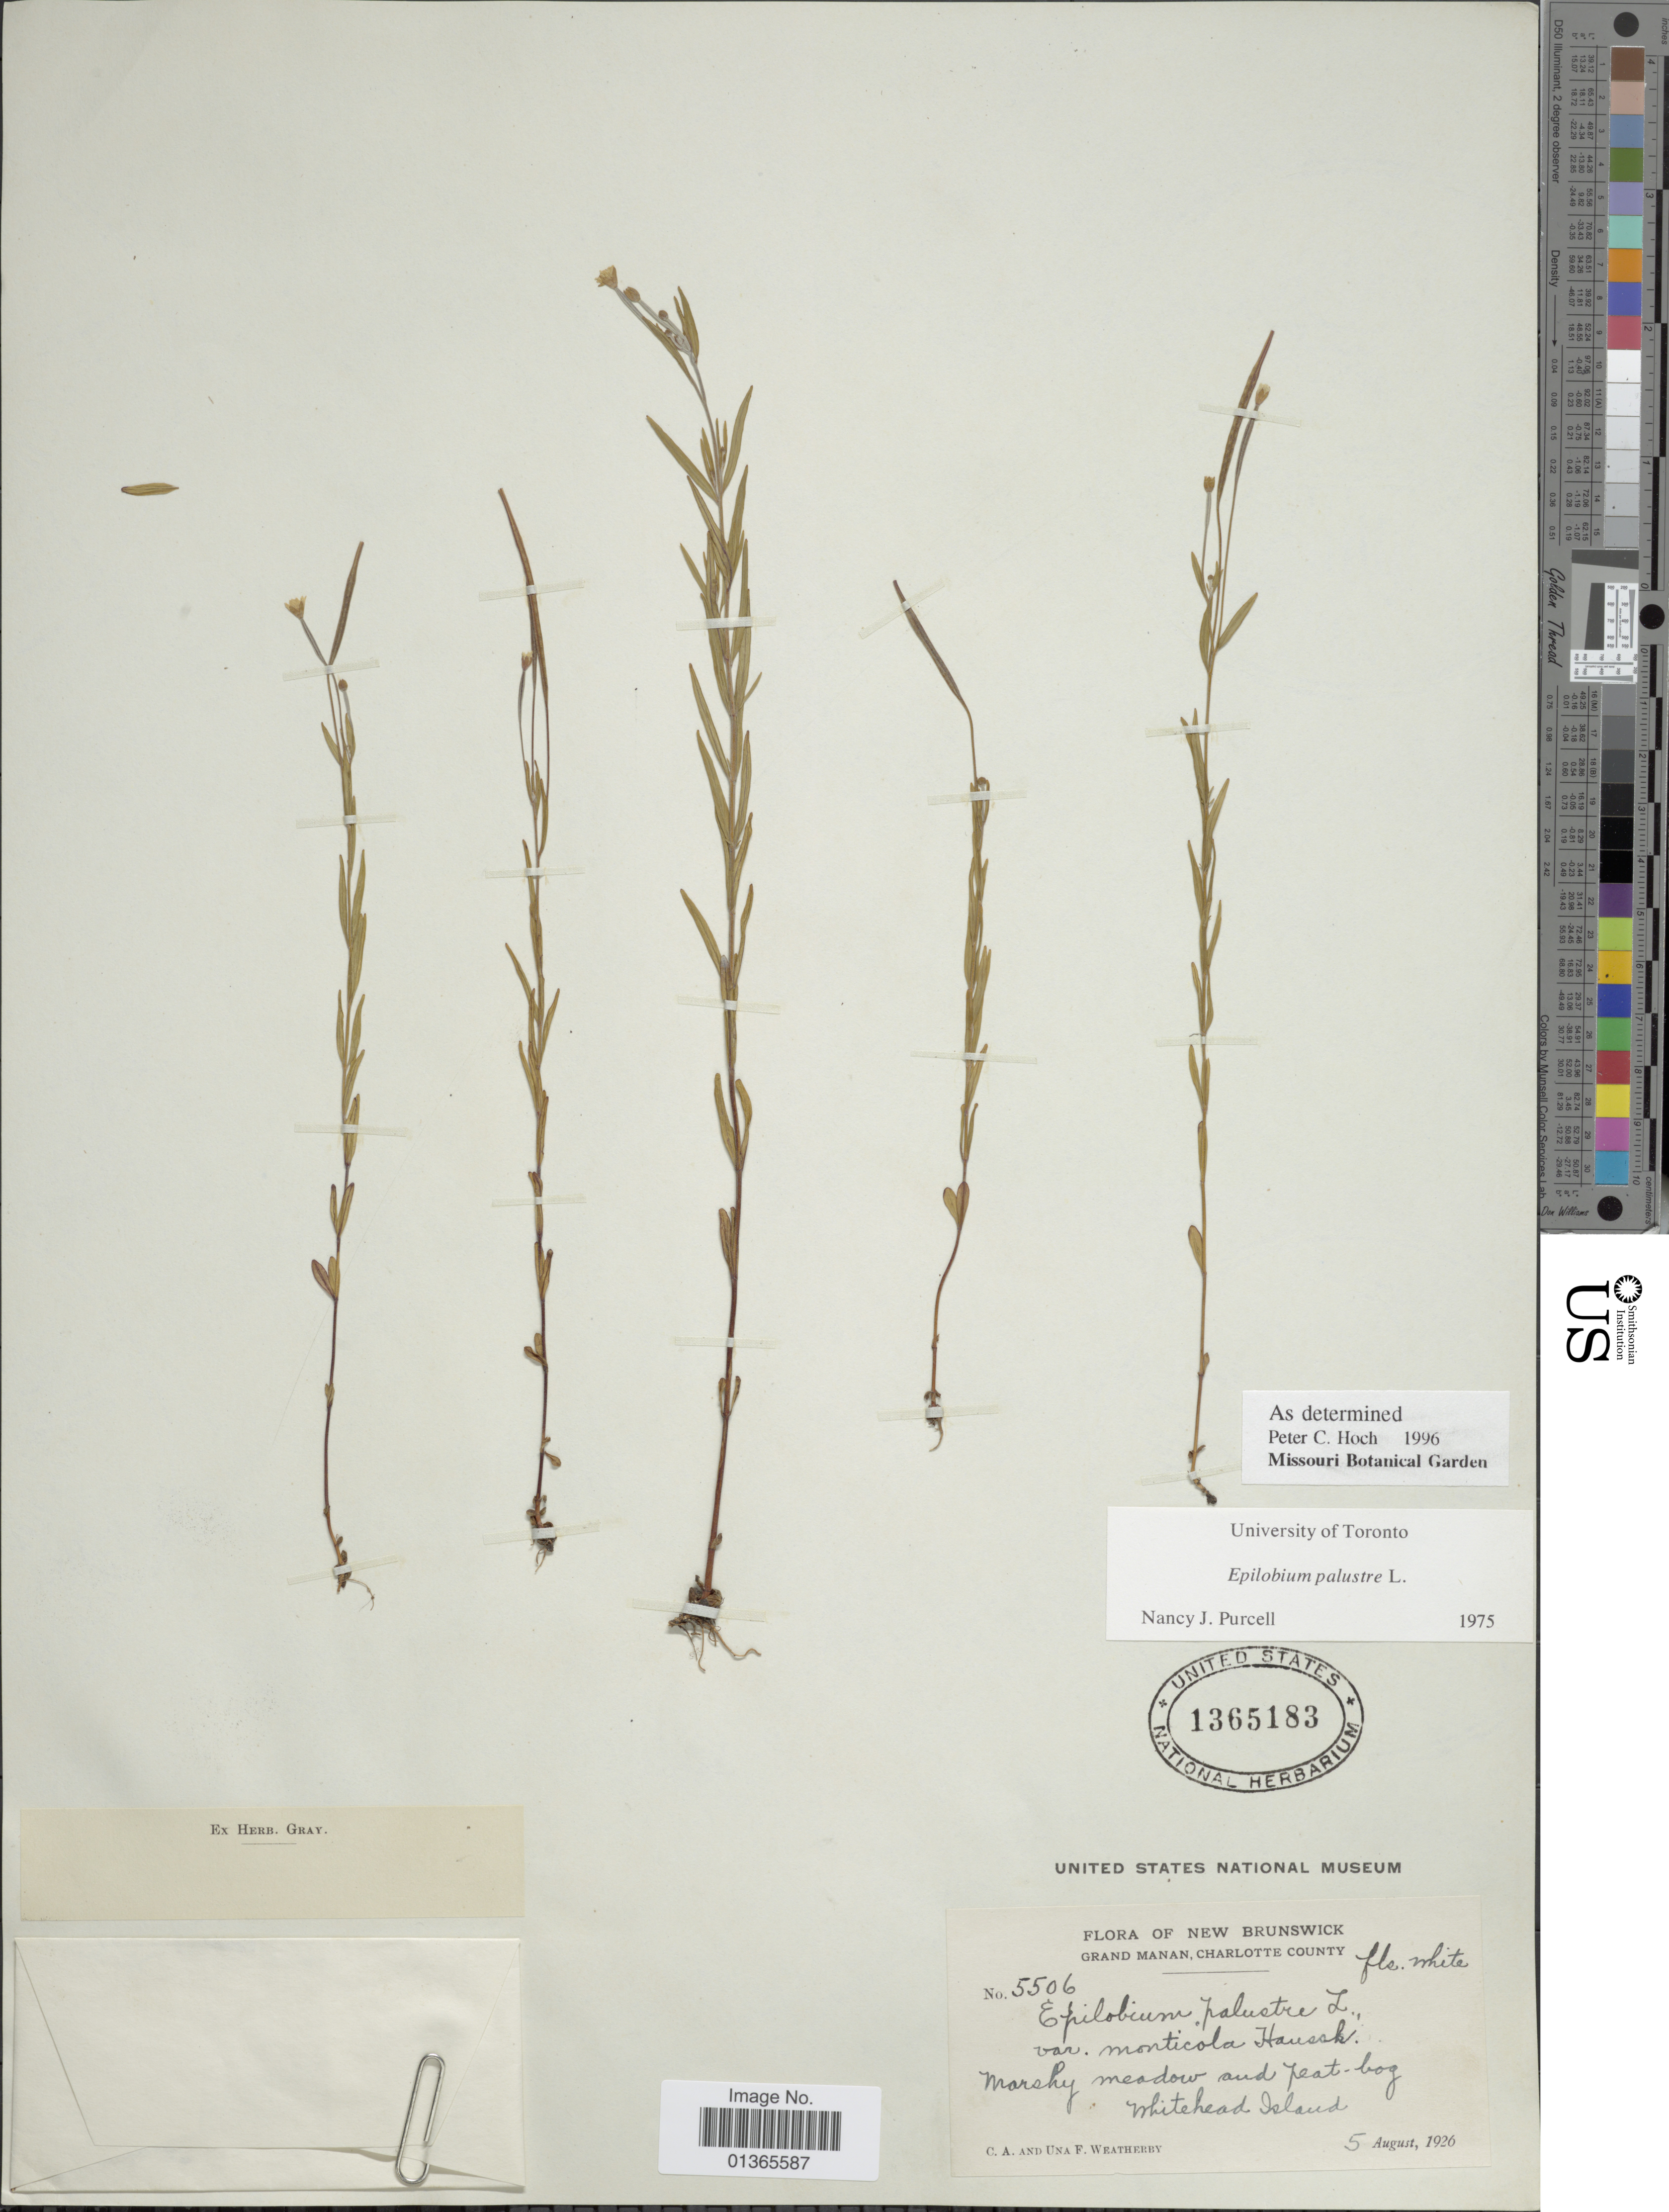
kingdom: Plantae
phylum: Tracheophyta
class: Magnoliopsida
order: Myrtales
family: Onagraceae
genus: Epilobium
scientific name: Epilobium palustre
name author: L.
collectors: C. A. Weatherby & U. Weatherby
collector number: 5506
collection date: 1926-08-05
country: Canada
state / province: New Brunswick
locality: Grand Manan, Charlotte County. Whitehead Island.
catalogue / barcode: US 1365183